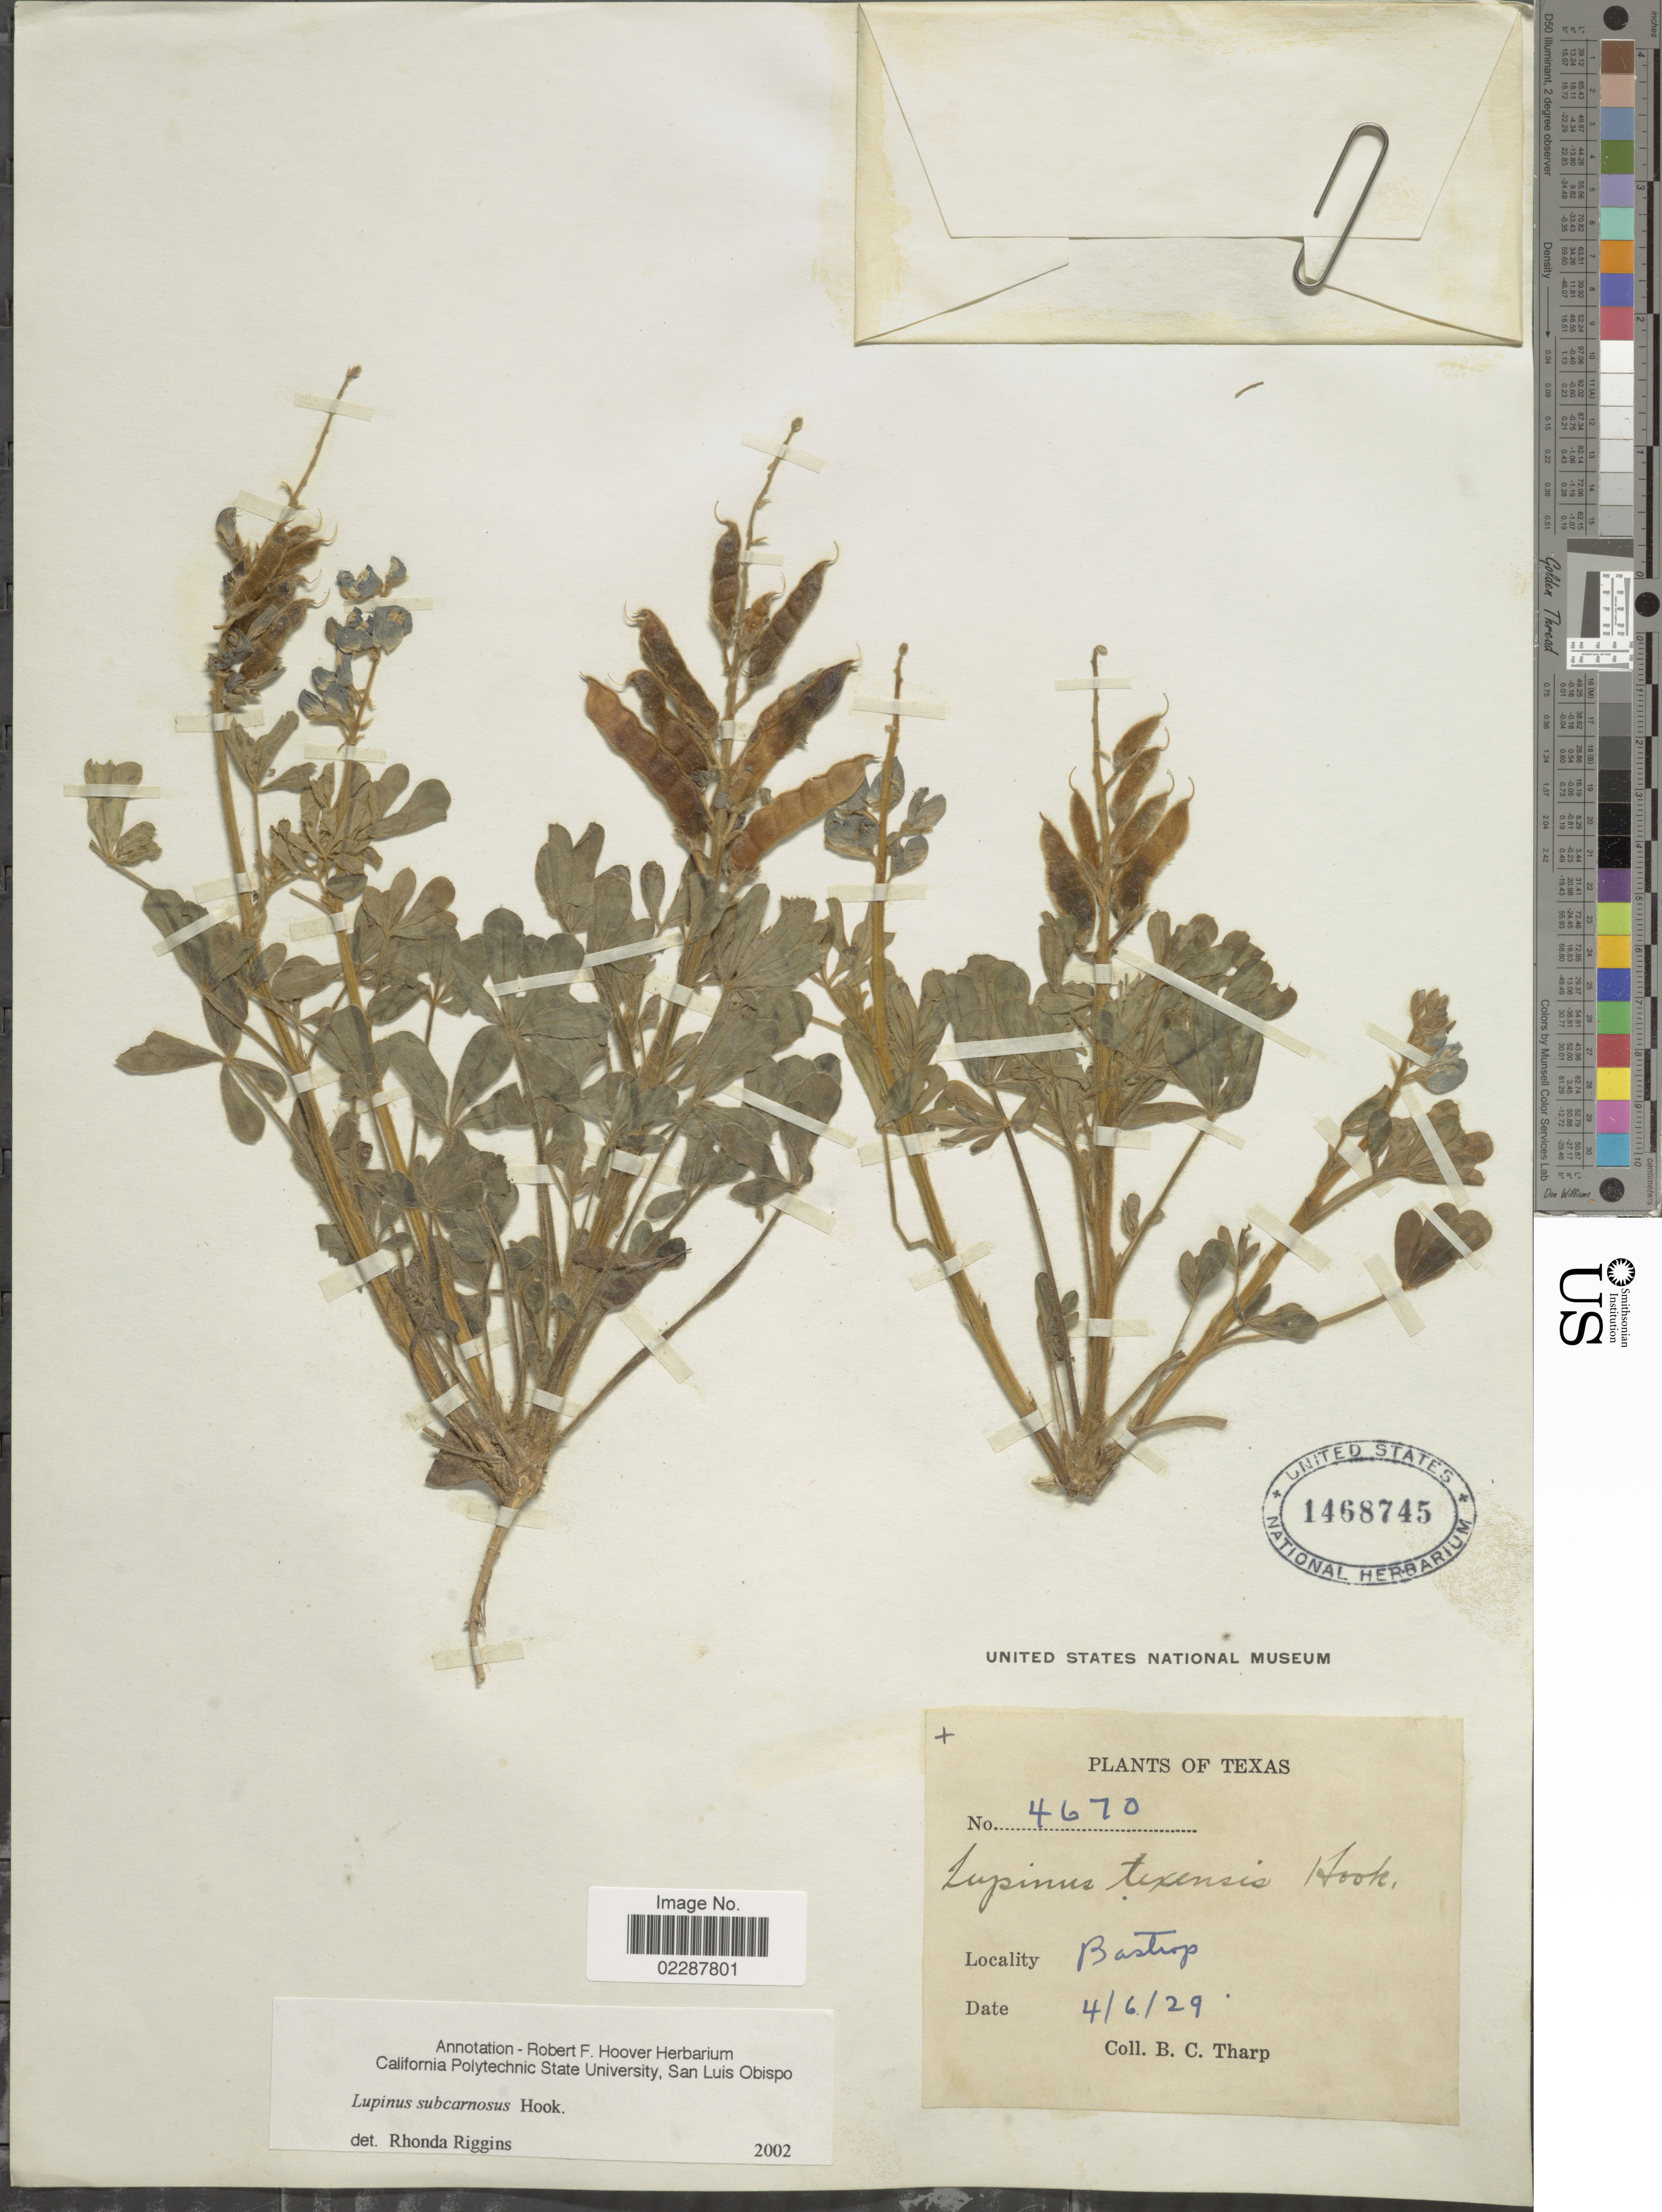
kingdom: Plantae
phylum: Tracheophyta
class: Magnoliopsida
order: Fabales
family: Fabaceae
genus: Lupinus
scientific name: Lupinus subcarnosus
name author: Hook.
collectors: B. C. Tharp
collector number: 4670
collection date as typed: Transcribed d/m/y: 6/4/29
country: United States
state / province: Texas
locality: Bastrop.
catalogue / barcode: US 1468745